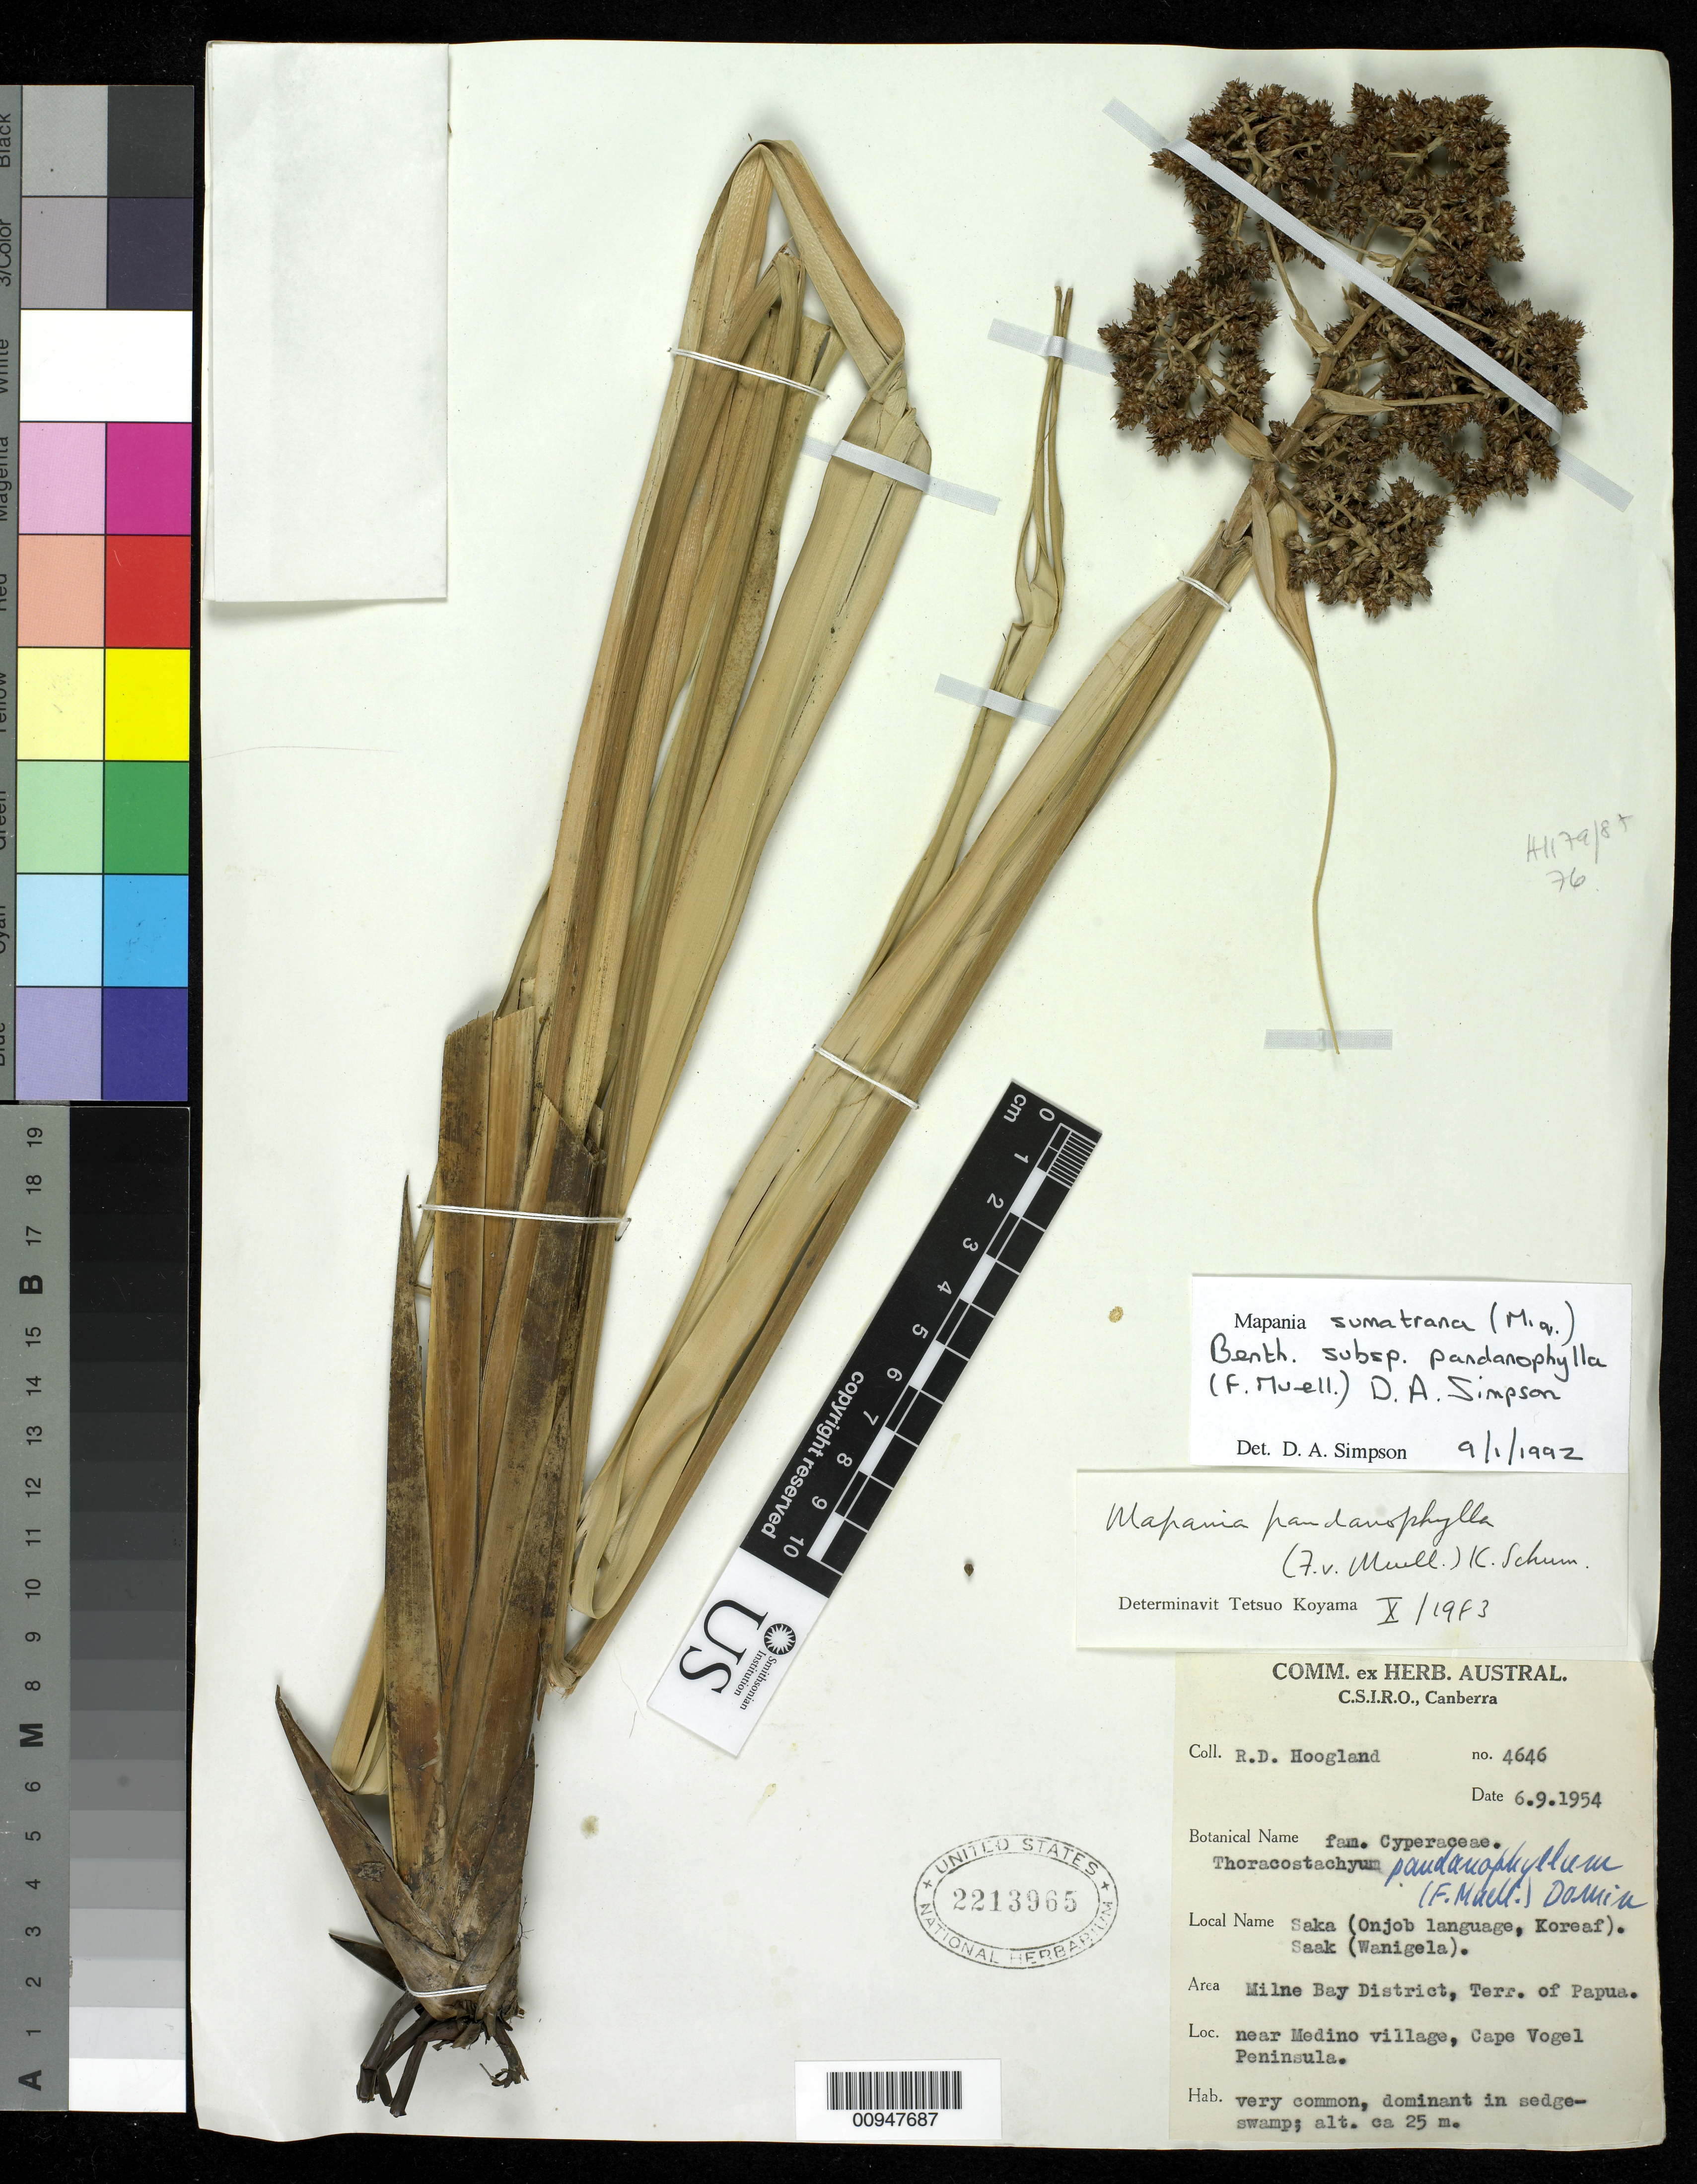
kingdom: Plantae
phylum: Tracheophyta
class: Liliopsida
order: Poales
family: Cyperaceae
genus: Mapania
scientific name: Mapania sumatrana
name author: (Miq.) Benth.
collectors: R. D. Hoogland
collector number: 4646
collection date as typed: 09 Jun 1954 or 06 Sep 1954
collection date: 1954-06-09 or 1954-09-06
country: Papua New Guinea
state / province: Milne Bay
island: New Guinea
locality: Milne Bay District, Terr. of Papua near Medino village, Cape Vogel Peninsula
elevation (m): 2565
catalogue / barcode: US 2213965